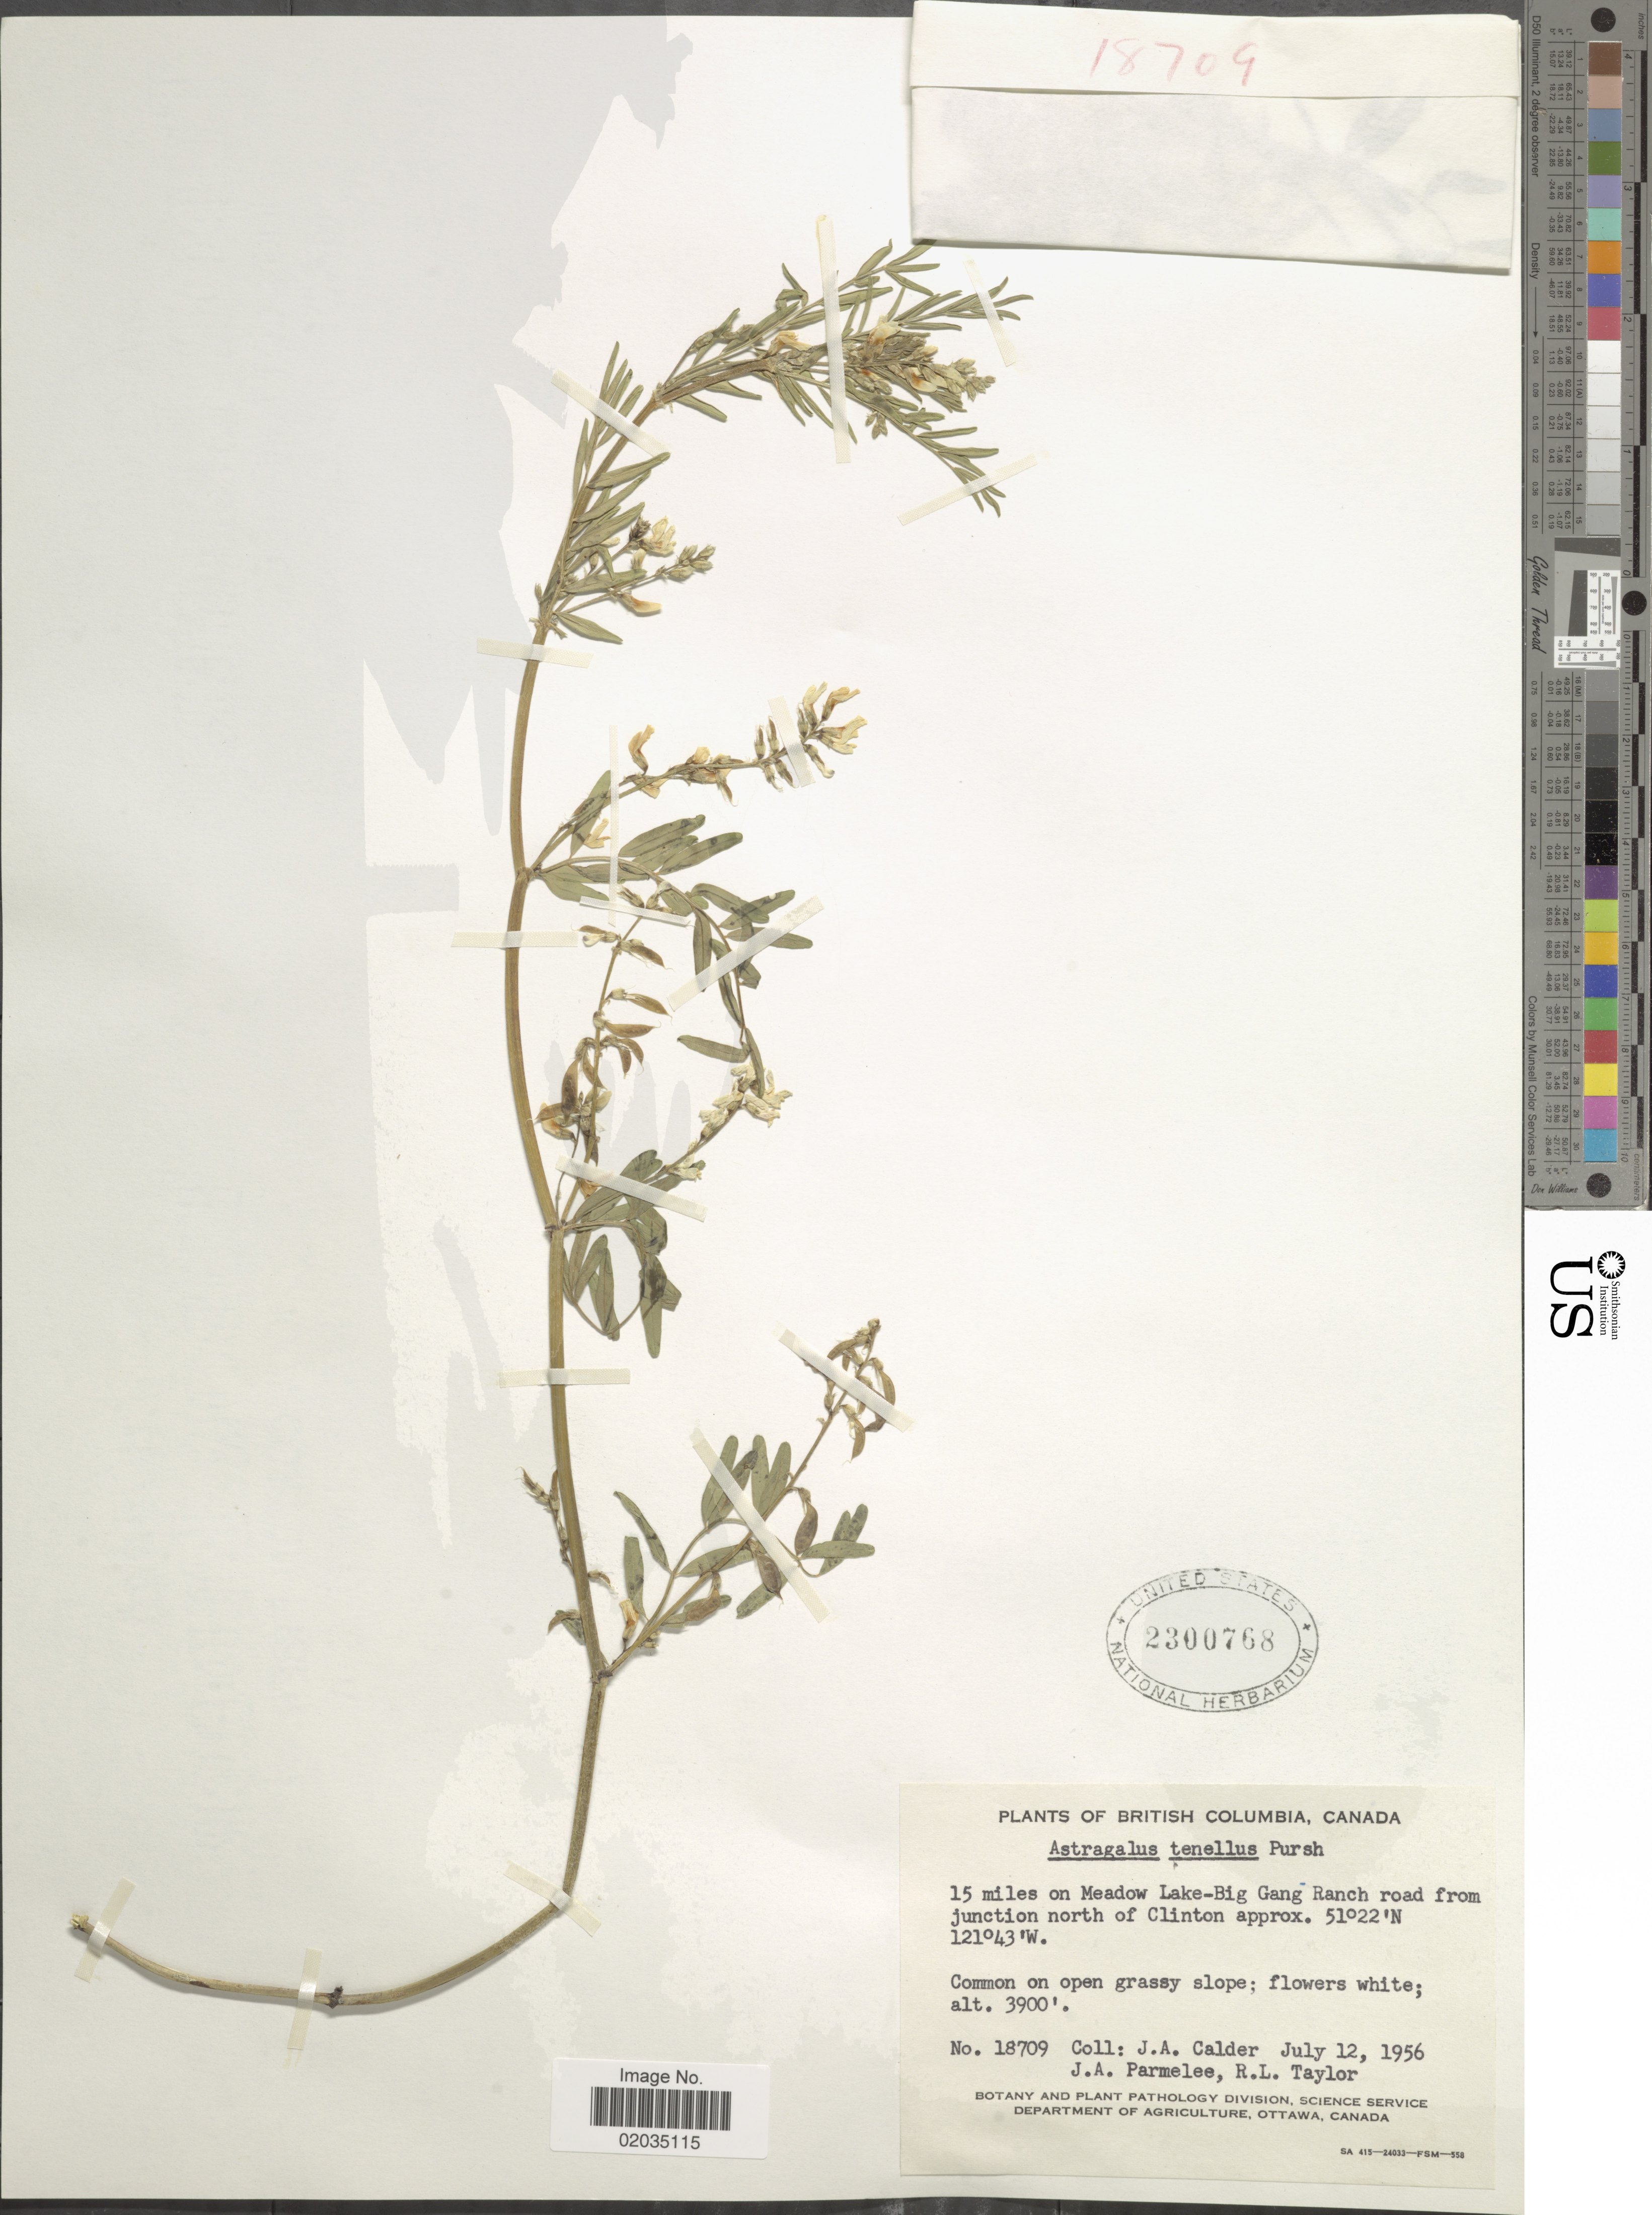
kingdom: Plantae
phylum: Tracheophyta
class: Magnoliopsida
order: Fabales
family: Fabaceae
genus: Astragalus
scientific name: Astragalus tenellus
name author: Pursh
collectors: J. A. Calder, J. A. Parmelee & R. Taylor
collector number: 18709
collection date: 1956-07-12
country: Canada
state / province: British Columbia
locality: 15 miles on Meadow Lake-Big Gang Ranch road from junction north of Clinton; Common on open grassy slope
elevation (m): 1189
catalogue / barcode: US 2300768